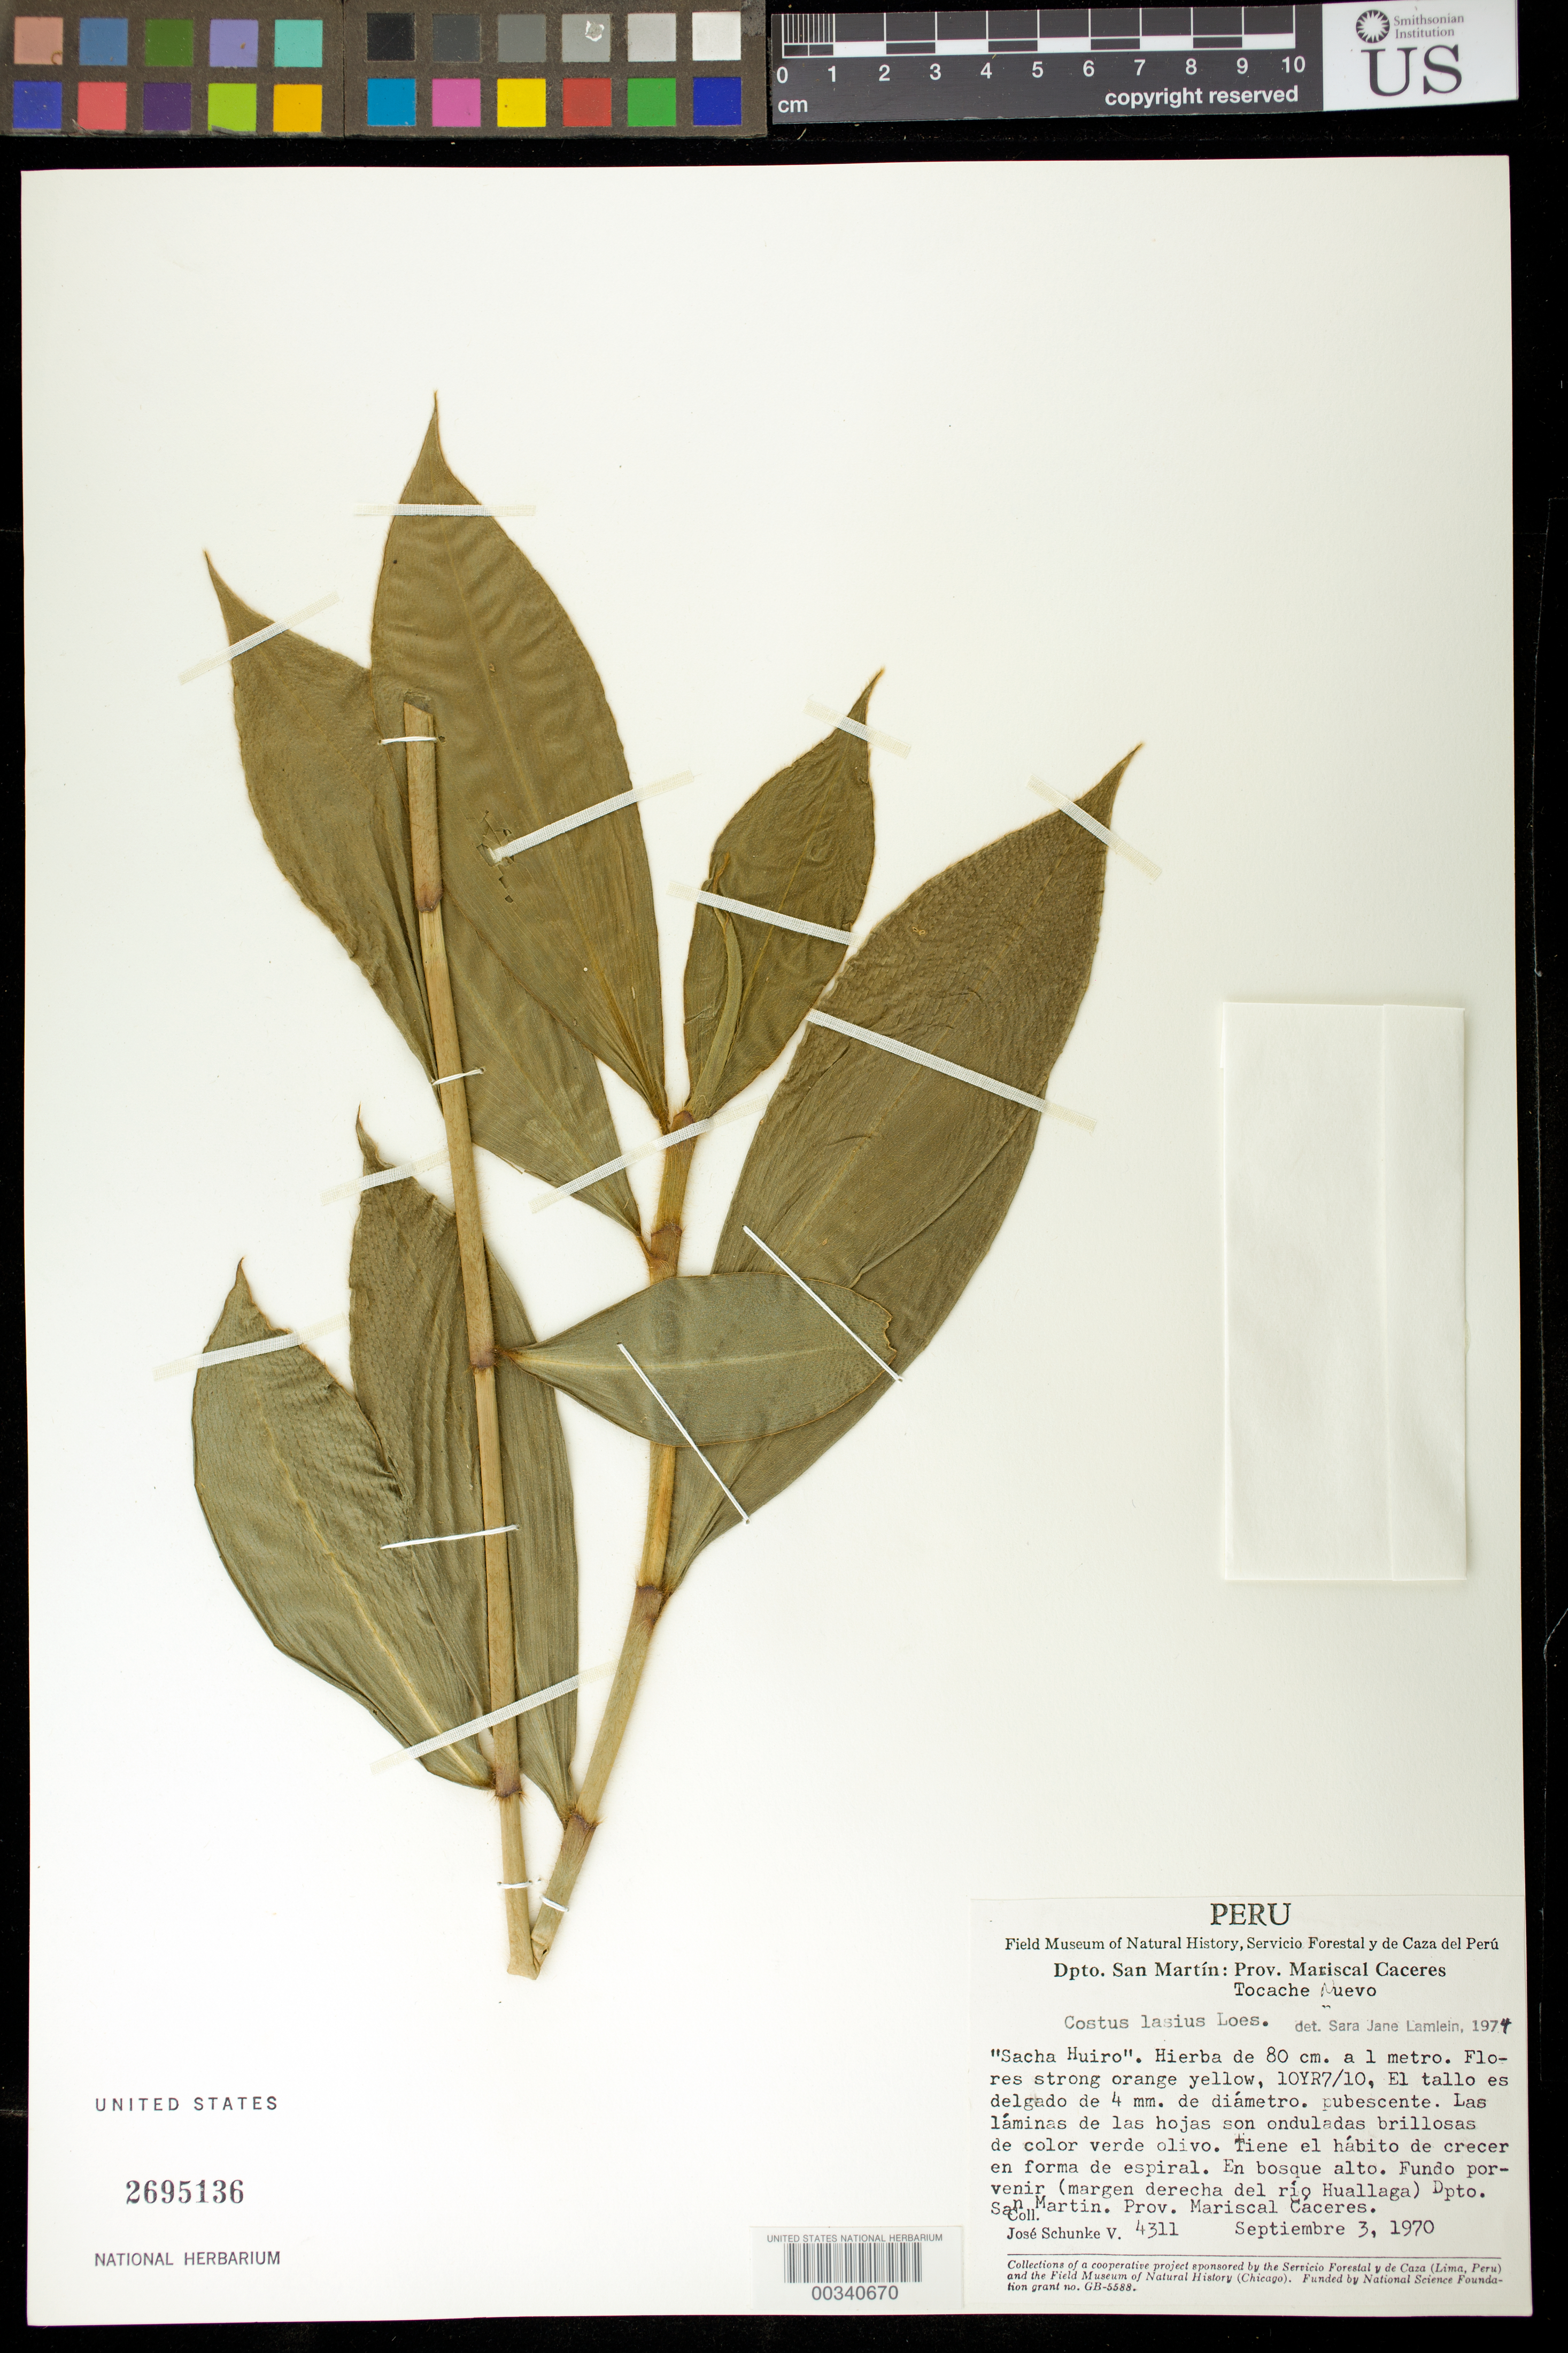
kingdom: Plantae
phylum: Tracheophyta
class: Liliopsida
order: Zingiberales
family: Costaceae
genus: Costus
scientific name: Costus lasius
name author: Loes.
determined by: Lamlein, S. J.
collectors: J. Schunke Vigo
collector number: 4311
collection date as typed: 03 Sep 1970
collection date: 1970-09-03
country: Peru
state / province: San Martín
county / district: Mariscal Cáceres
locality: Fundo porvenir (margen derecha del rio huallaga), tocache nuevo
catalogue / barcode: US 2695136